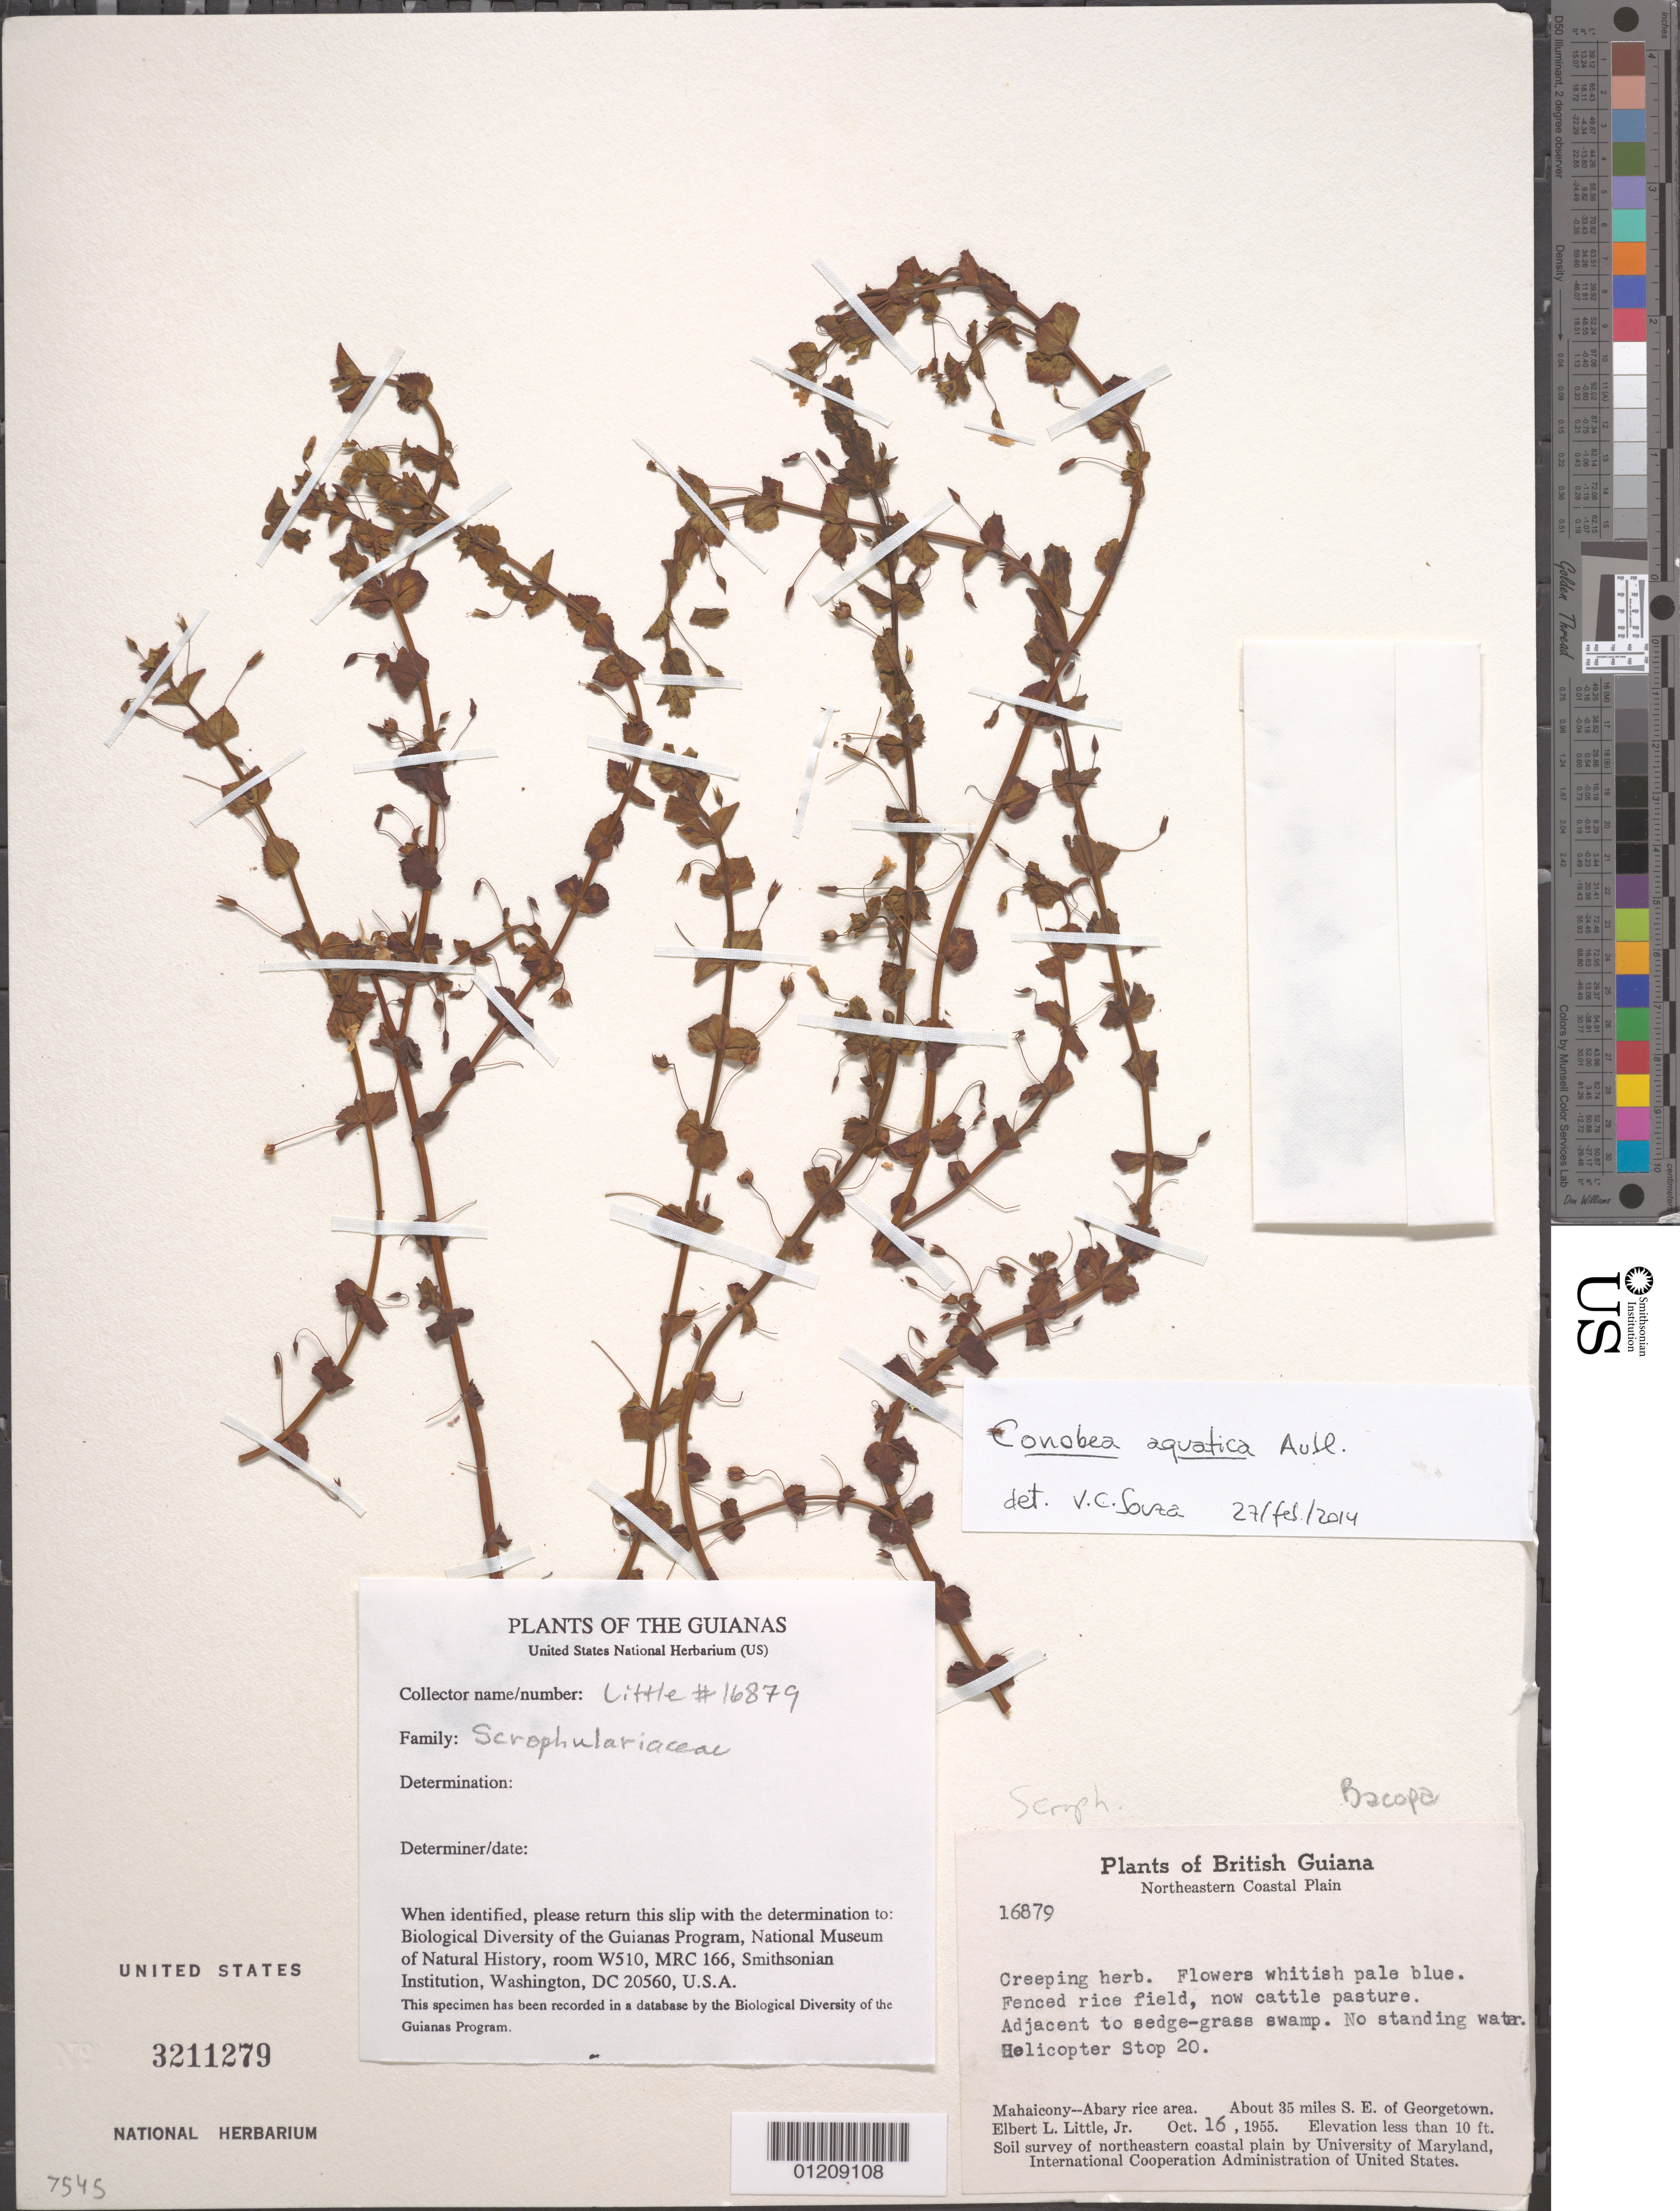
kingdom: Plantae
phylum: Tracheophyta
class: Magnoliopsida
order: Lamiales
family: Plantaginaceae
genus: Conobea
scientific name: Conobea aquatica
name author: Aubl.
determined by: Souza, V. C.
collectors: E. L. Little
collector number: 16879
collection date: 1955-10-16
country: Guyana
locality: about 35 miles SE of Georgetown. Helicopter stop 20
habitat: Fenced rice field, now cattle pasture. Adjacent to sedge-grass swamp. No standing water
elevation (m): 0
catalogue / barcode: US 3211279